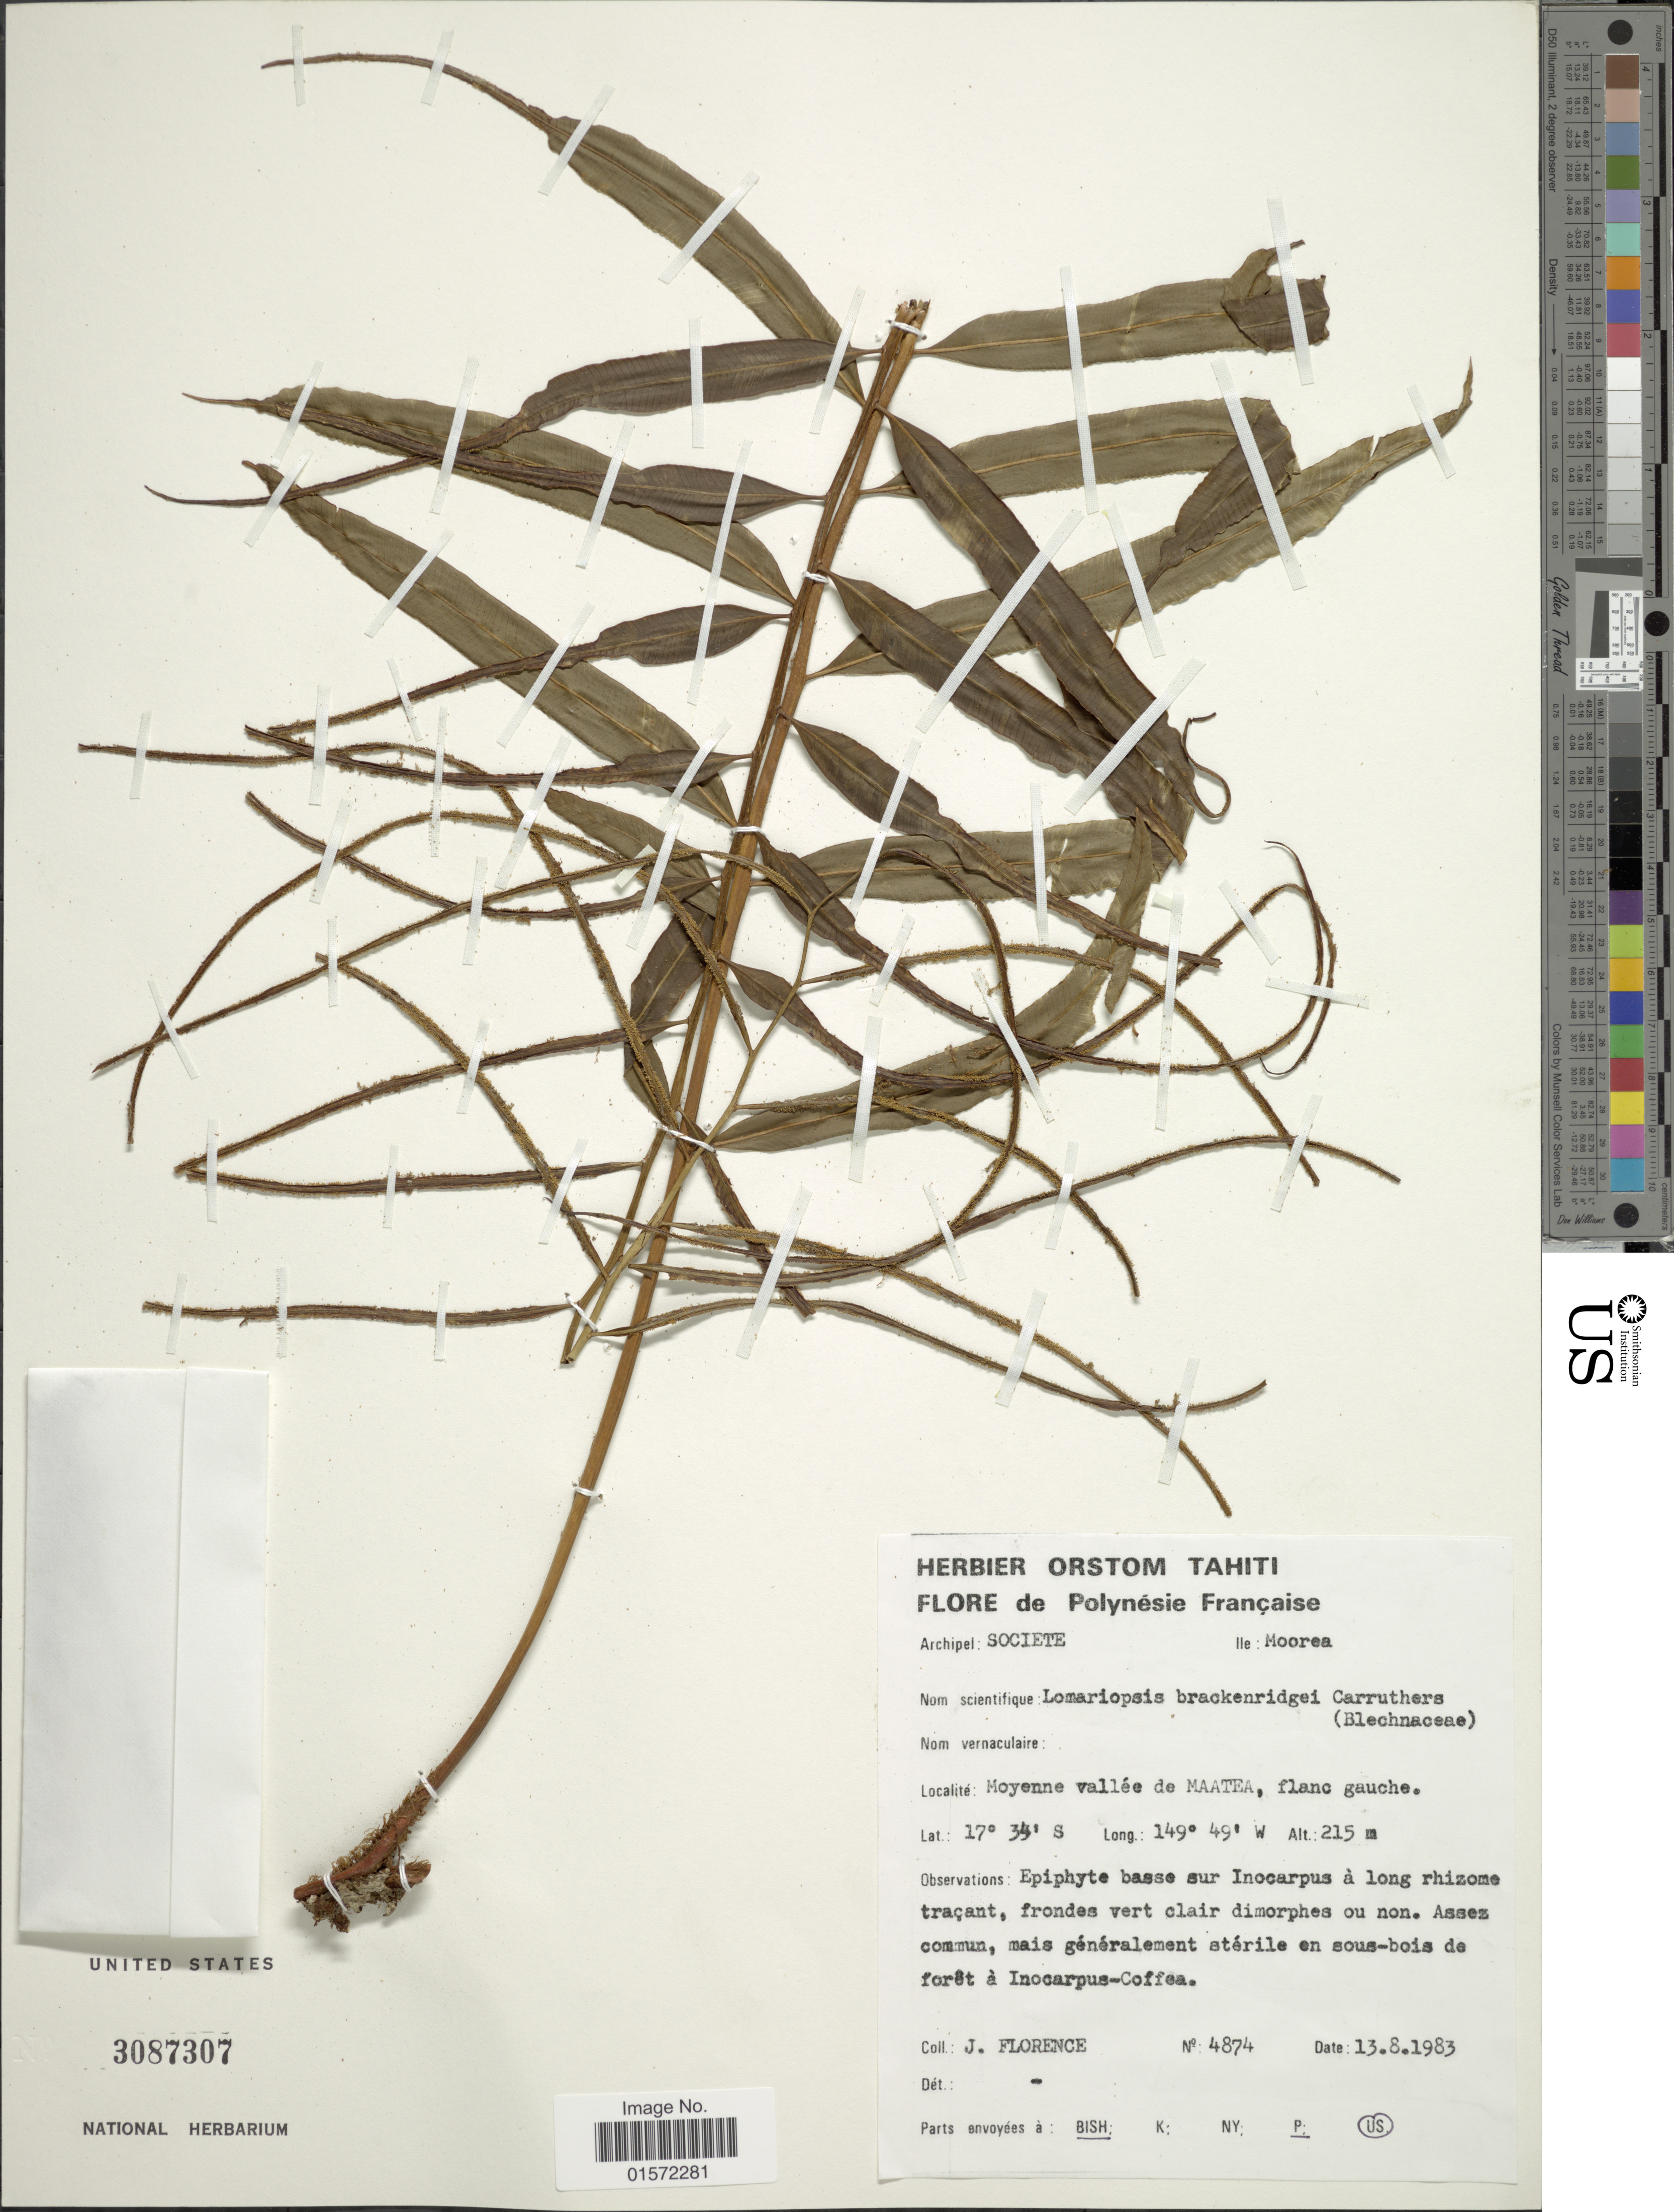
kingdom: Plantae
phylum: Tracheophyta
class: Polypodiopsida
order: Polypodiales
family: Lomariopsidaceae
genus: Lomariopsis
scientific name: Lomariopsis brackenridgei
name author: Carrière in Seem.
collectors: J. Florence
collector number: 4874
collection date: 1983-08-13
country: French Polynesia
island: Moorea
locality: Archipel: Societe, Ile: Moorea, Moyenne vallée de Maatea, flanc gauche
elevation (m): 215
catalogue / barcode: US 3087307